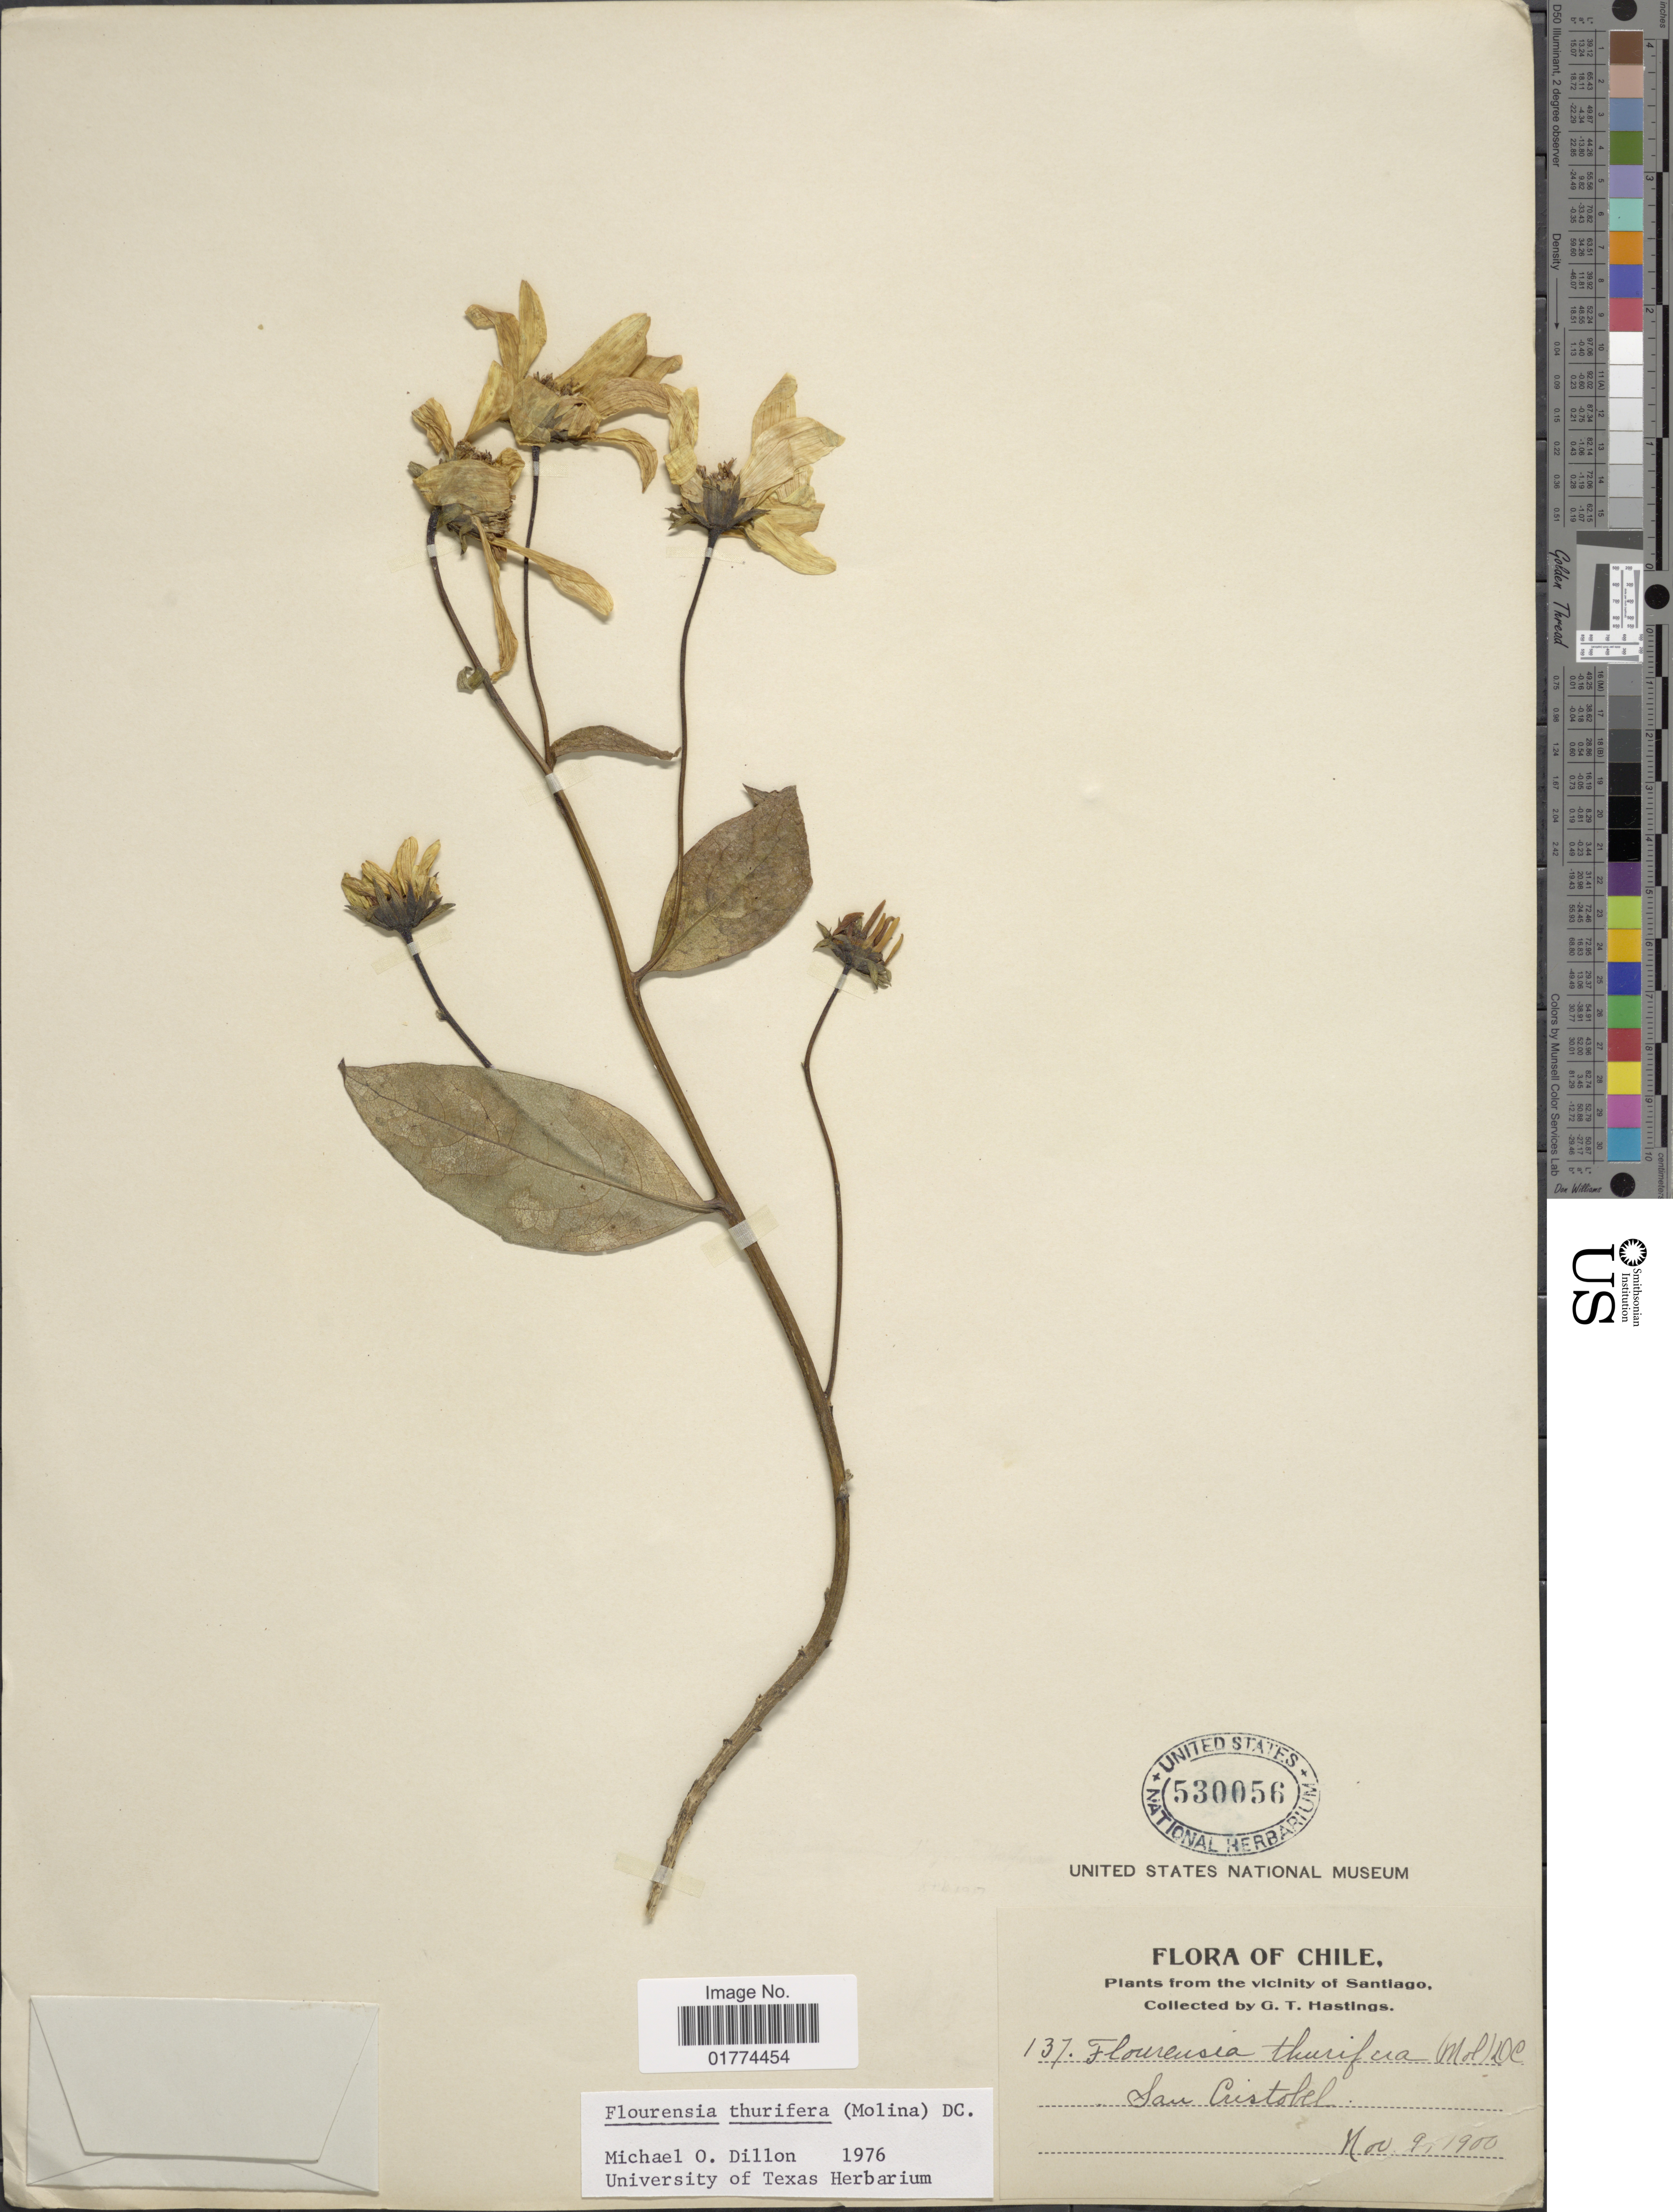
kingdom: Plantae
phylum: Tracheophyta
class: Magnoliopsida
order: Asterales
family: Asteraceae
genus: Flourensia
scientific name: Flourensia thurifera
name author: (Molina) DC.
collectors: G. Hastings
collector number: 137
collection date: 1900-11-09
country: Chile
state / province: Región Metropolitana (RM)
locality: Vicinity of Santiago. San Cristobel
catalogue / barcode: US 530056